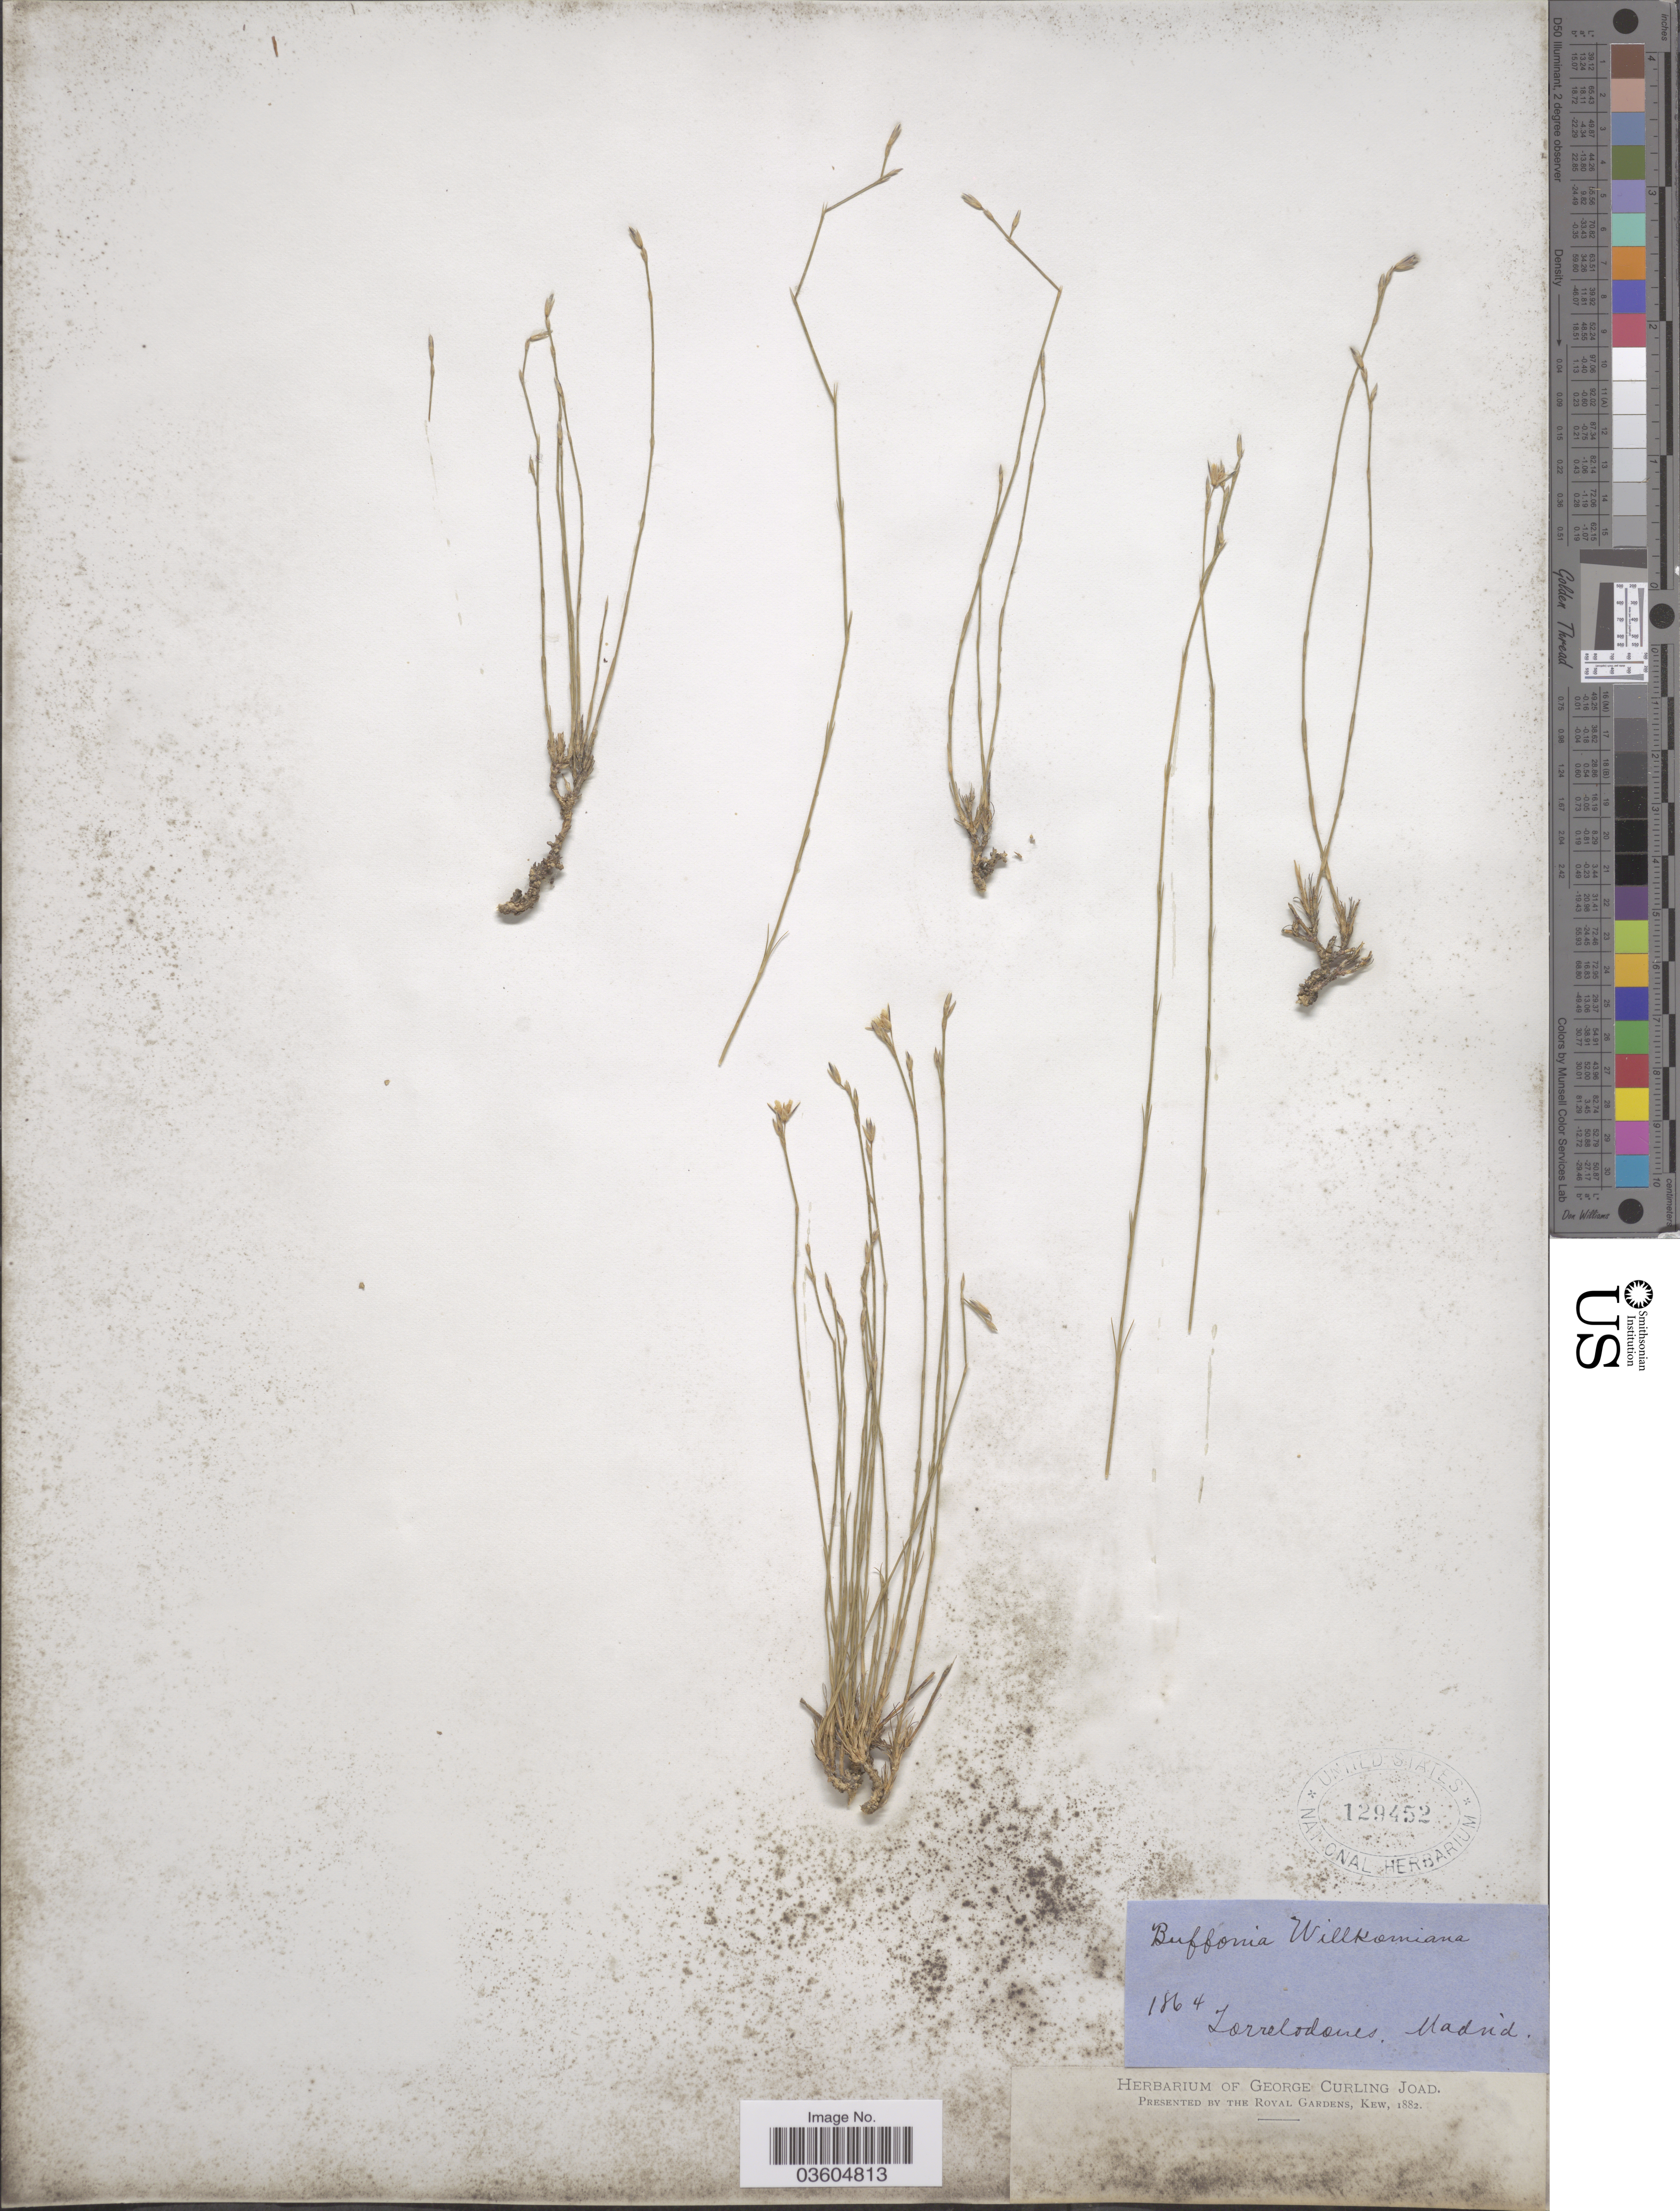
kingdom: Plantae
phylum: Tracheophyta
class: Magnoliopsida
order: Caryophyllales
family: Caryophyllaceae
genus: Bufonia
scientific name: Bufonia willkommiana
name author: Boiss.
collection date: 1864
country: Spain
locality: Torrelodones, Madrid.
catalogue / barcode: US 129452